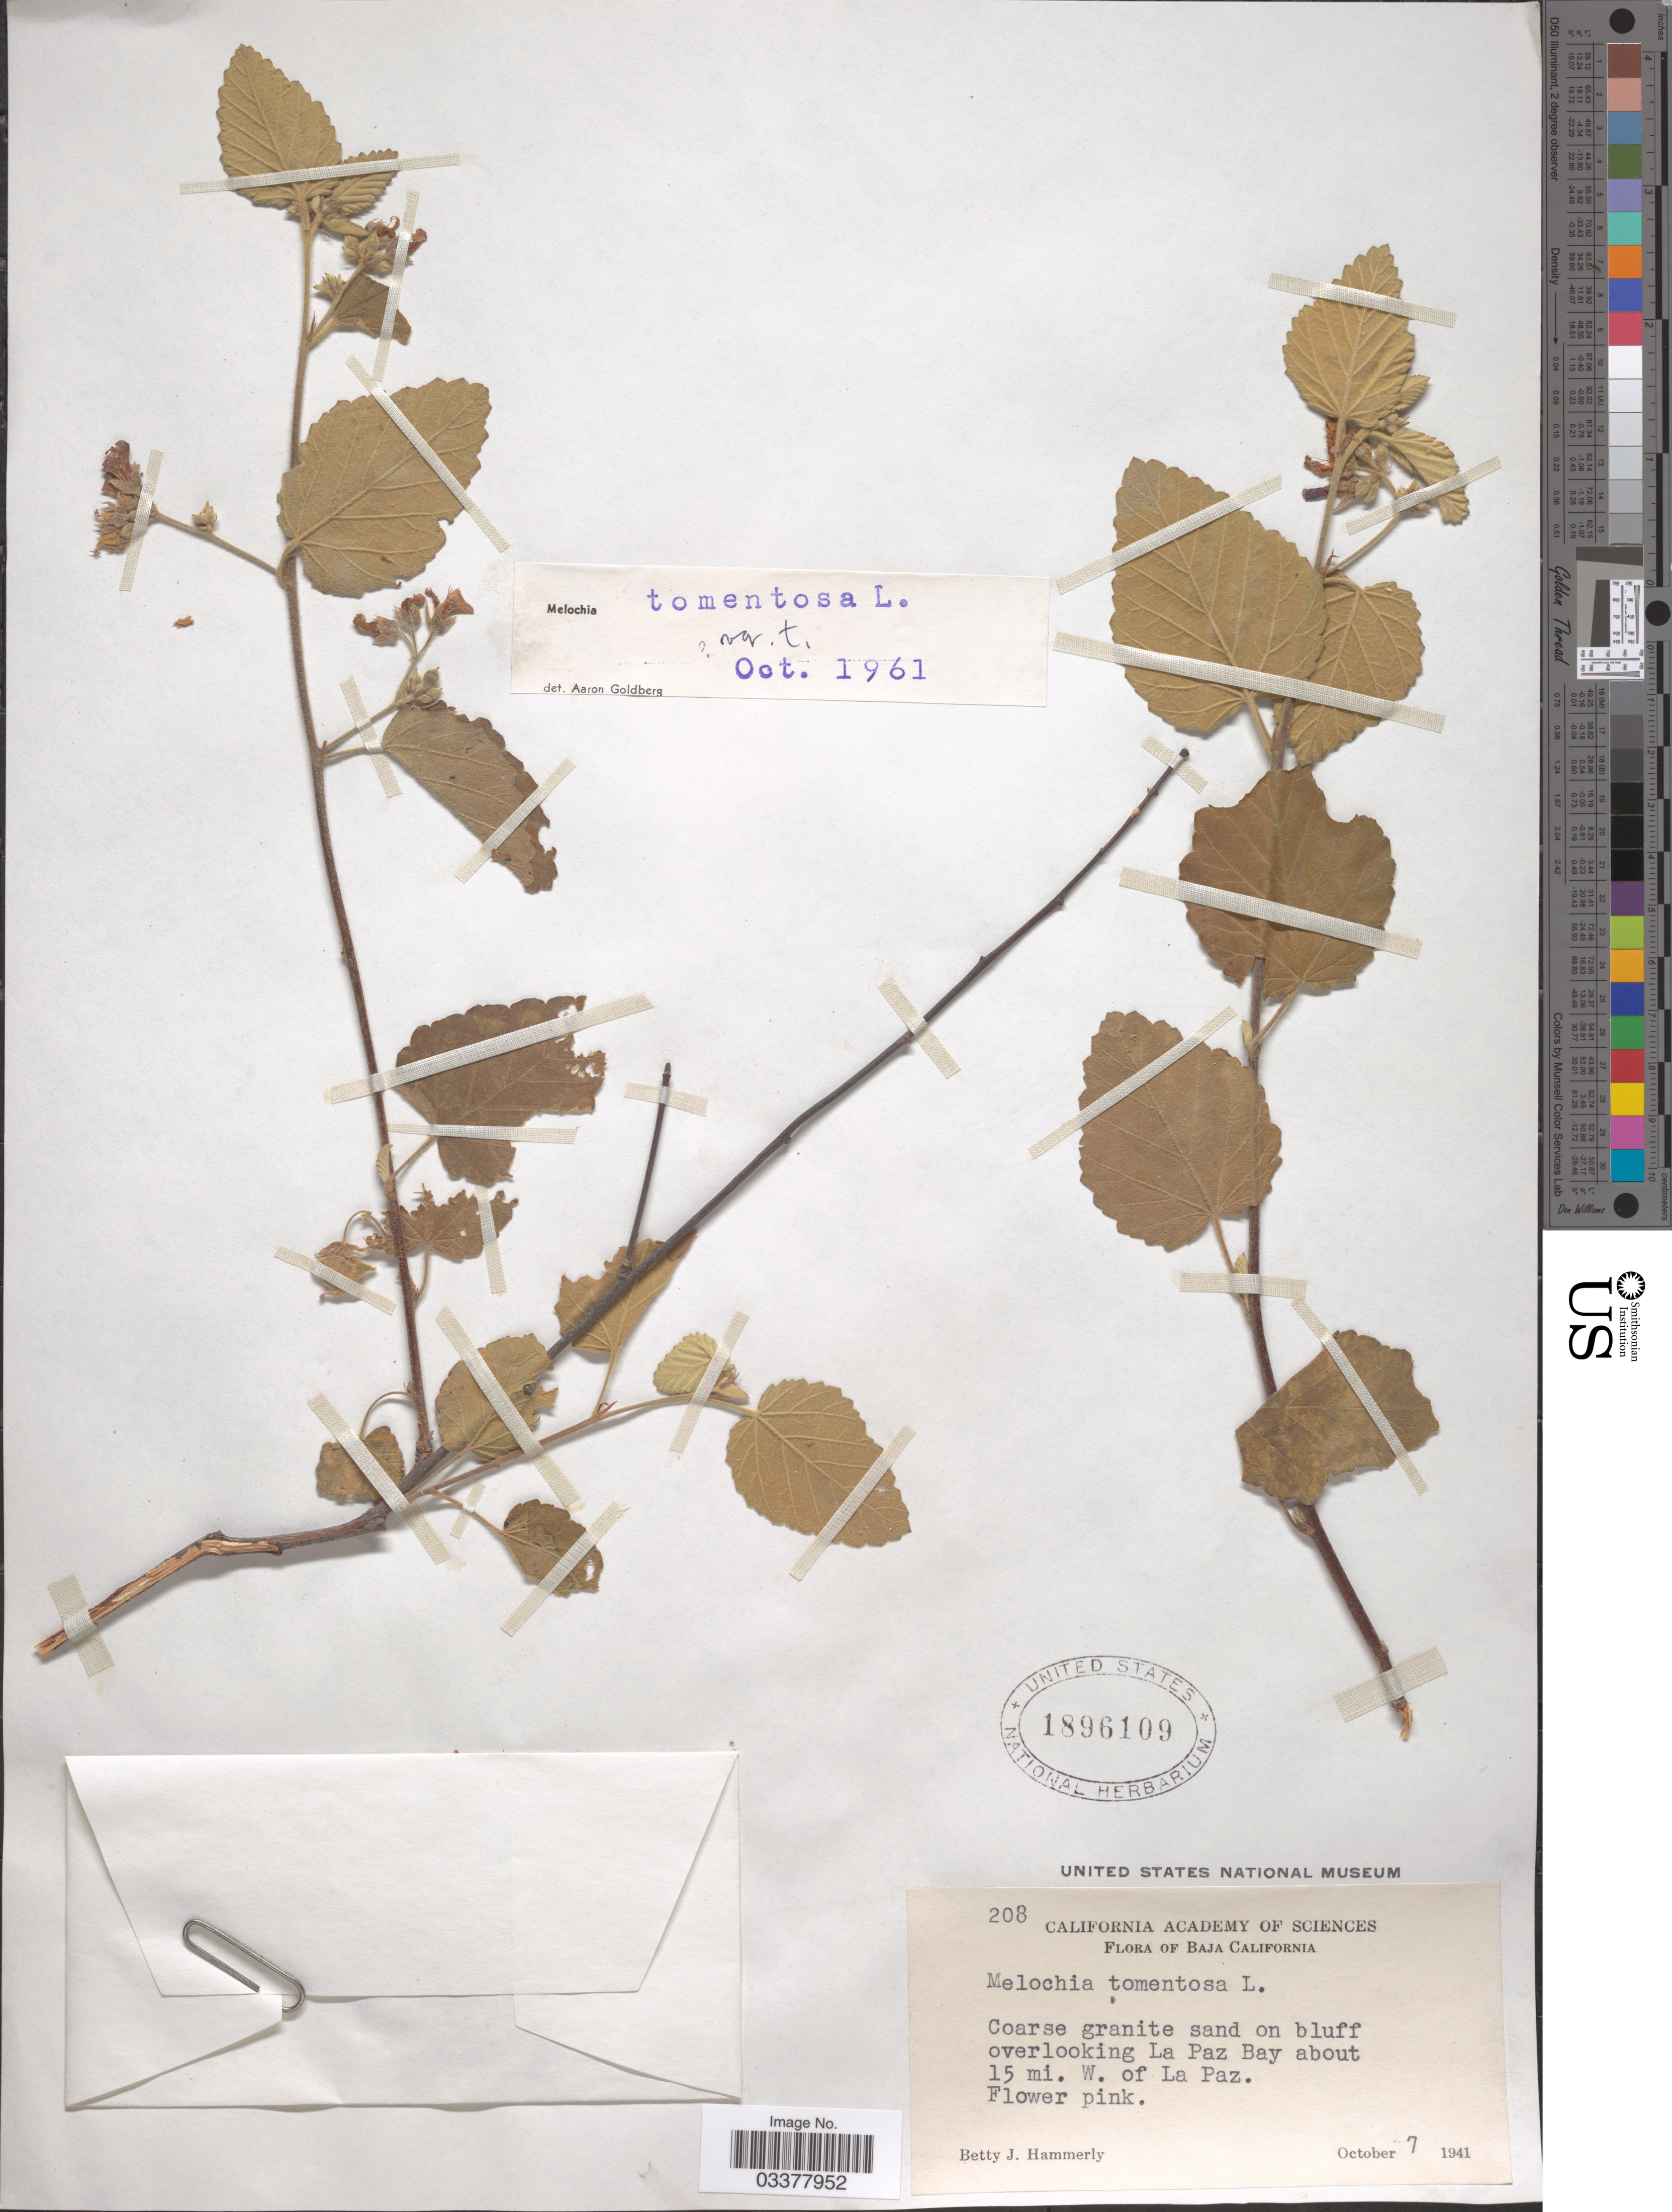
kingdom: Plantae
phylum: Tracheophyta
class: Magnoliopsida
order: Malvales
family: Malvaceae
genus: Melochia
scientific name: Melochia tomentosa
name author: L.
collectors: B. J. Hammerly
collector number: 208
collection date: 1941-10-07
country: Mexico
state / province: Baja California Sur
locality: On bluff overlooking La Paz Bay about 15 mi. W. of La Paz.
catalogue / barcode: US 1896109